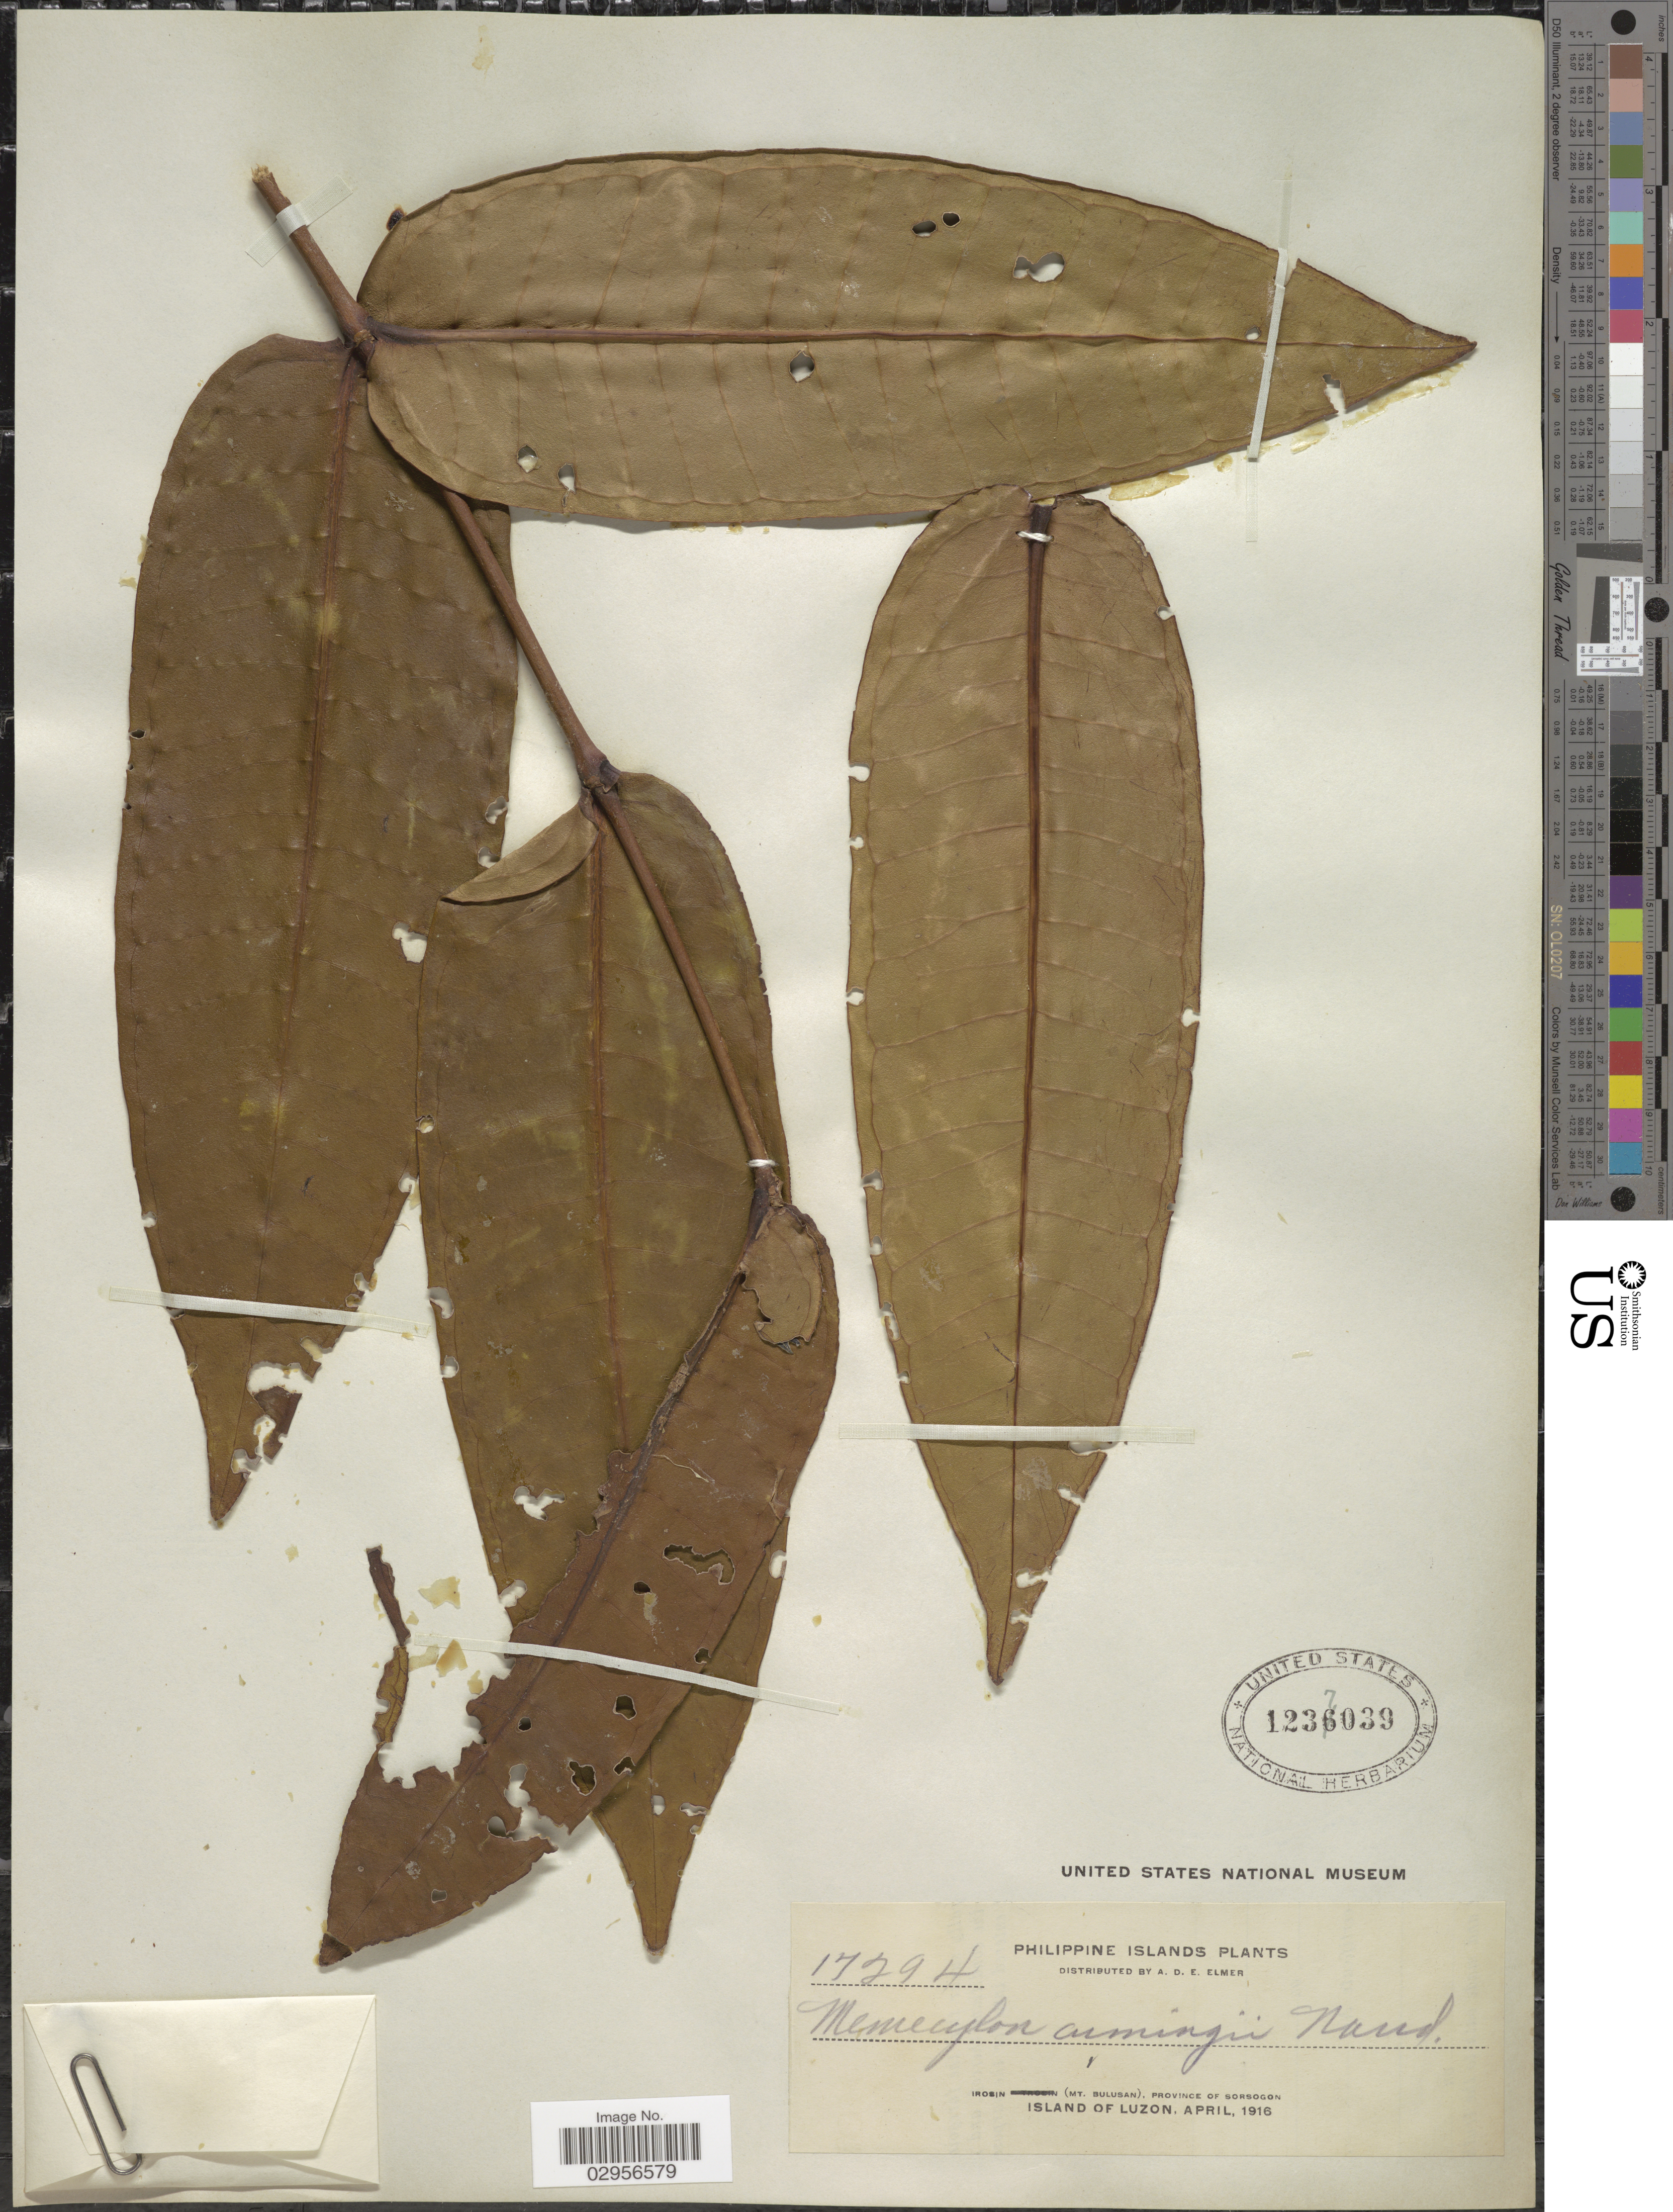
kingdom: Plantae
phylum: Tracheophyta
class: Magnoliopsida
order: Myrtales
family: Melastomataceae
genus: Memecylon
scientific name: Memecylon cumingii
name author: Naudin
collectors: A. D. E. Elmer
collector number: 17294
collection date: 1916-04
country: Philippines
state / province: Bicol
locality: Irosin (Mt. Bulusan), Province of Sorsogon.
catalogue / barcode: US 1237039